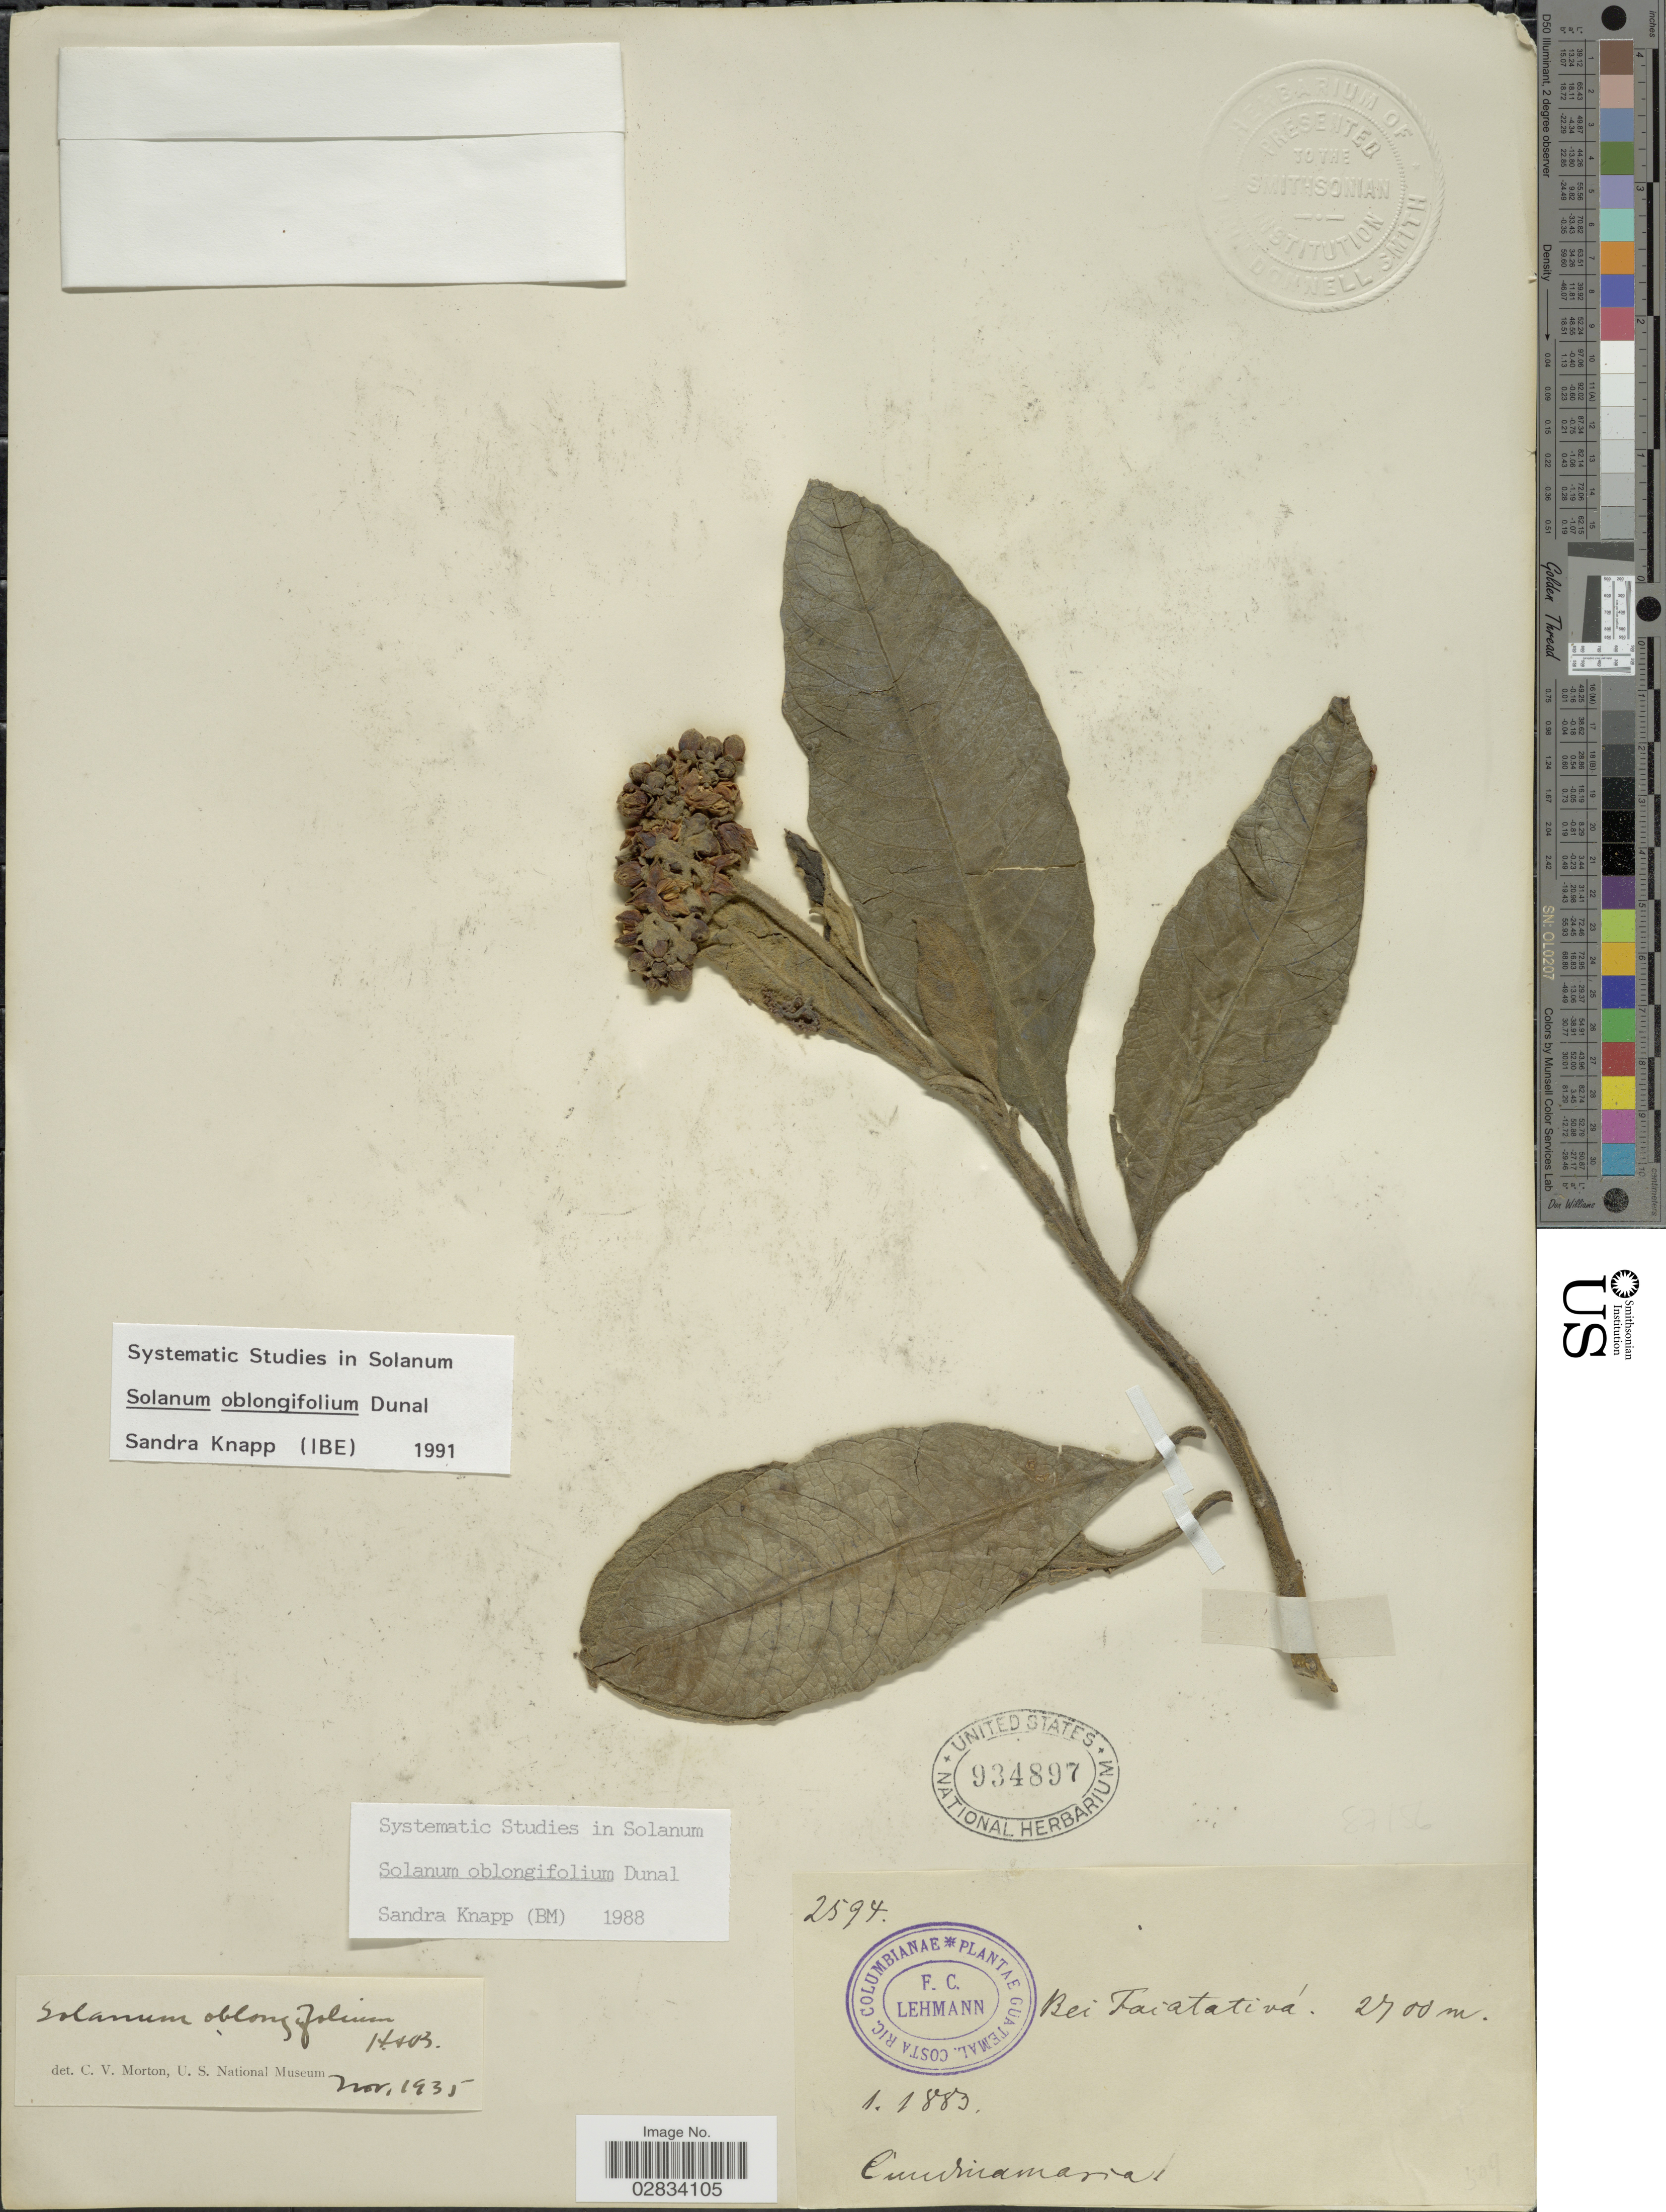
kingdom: Plantae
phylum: Tracheophyta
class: Magnoliopsida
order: Solanales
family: Solanaceae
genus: Solanum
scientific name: Solanum oblongifolium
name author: Duval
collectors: F. C. Lehmann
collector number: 2594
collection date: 1883-01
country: Colombia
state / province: Cundinamarca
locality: Bei Facatativa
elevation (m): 2700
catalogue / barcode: US 934897